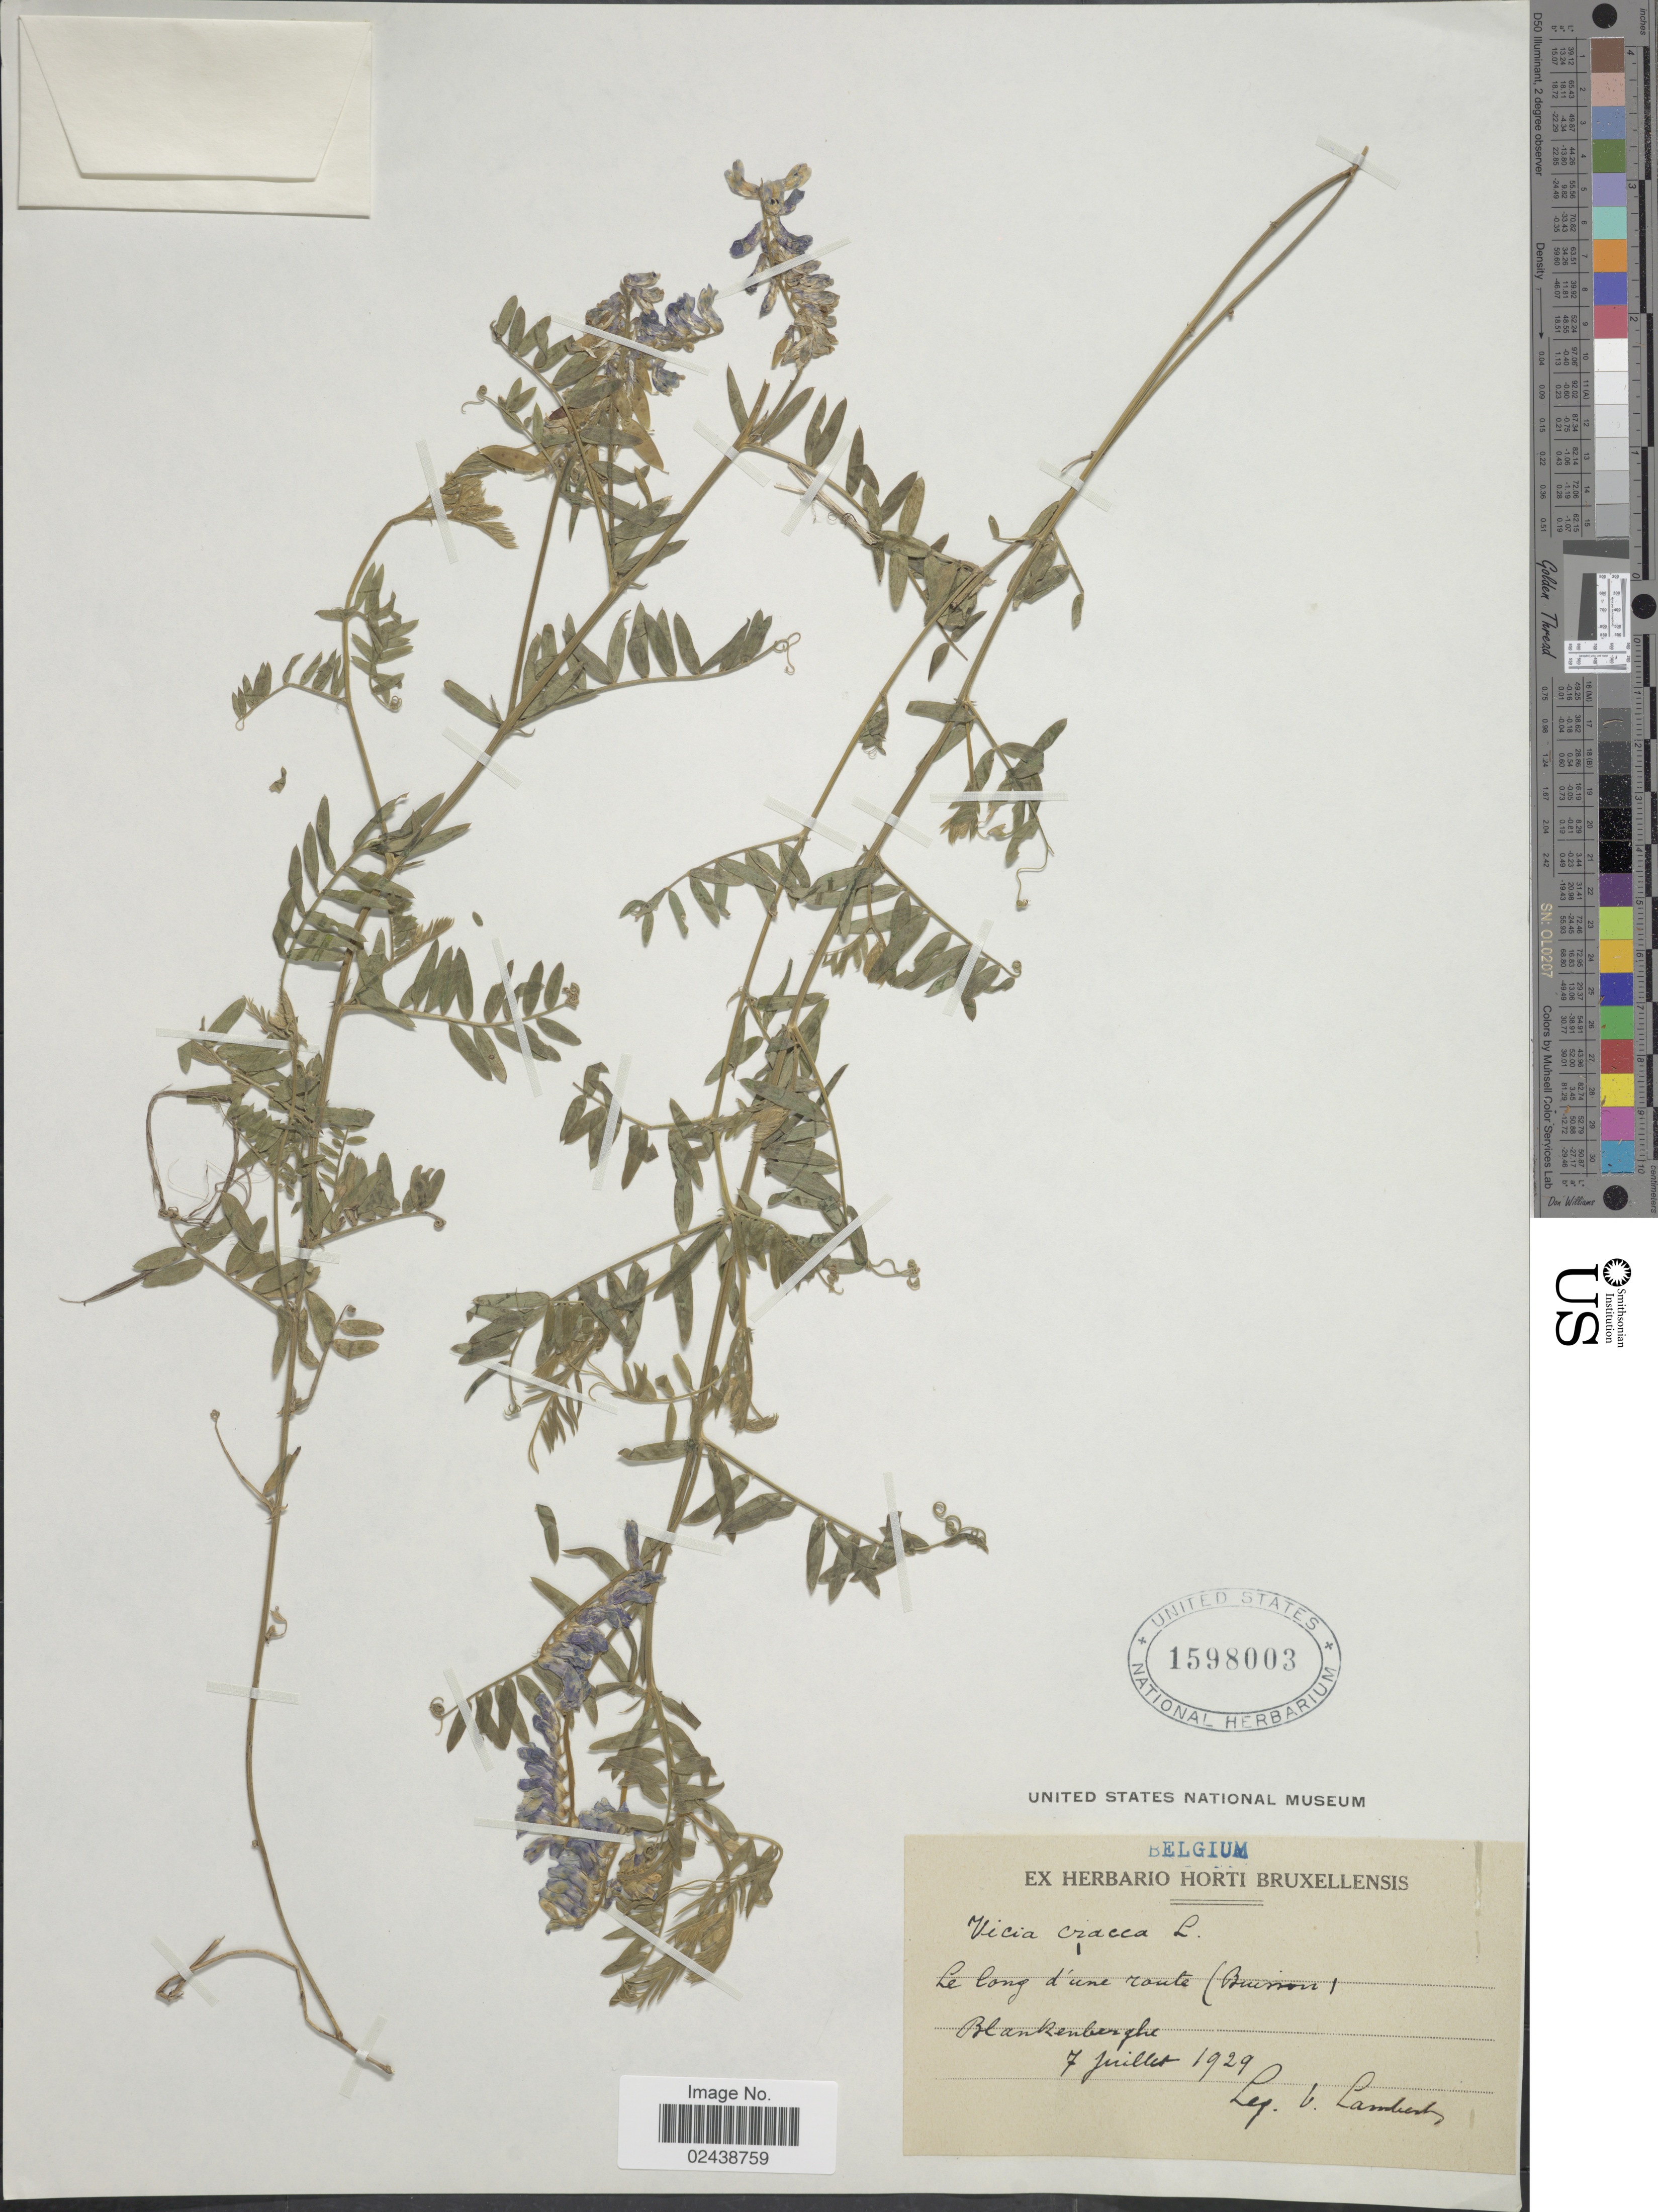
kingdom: Plantae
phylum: Tracheophyta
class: Magnoliopsida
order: Fabales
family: Fabaceae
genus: Vicia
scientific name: Vicia cracca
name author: L.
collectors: V. Lambert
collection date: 1929-07-07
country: Belgium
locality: Le long d'une route (Buisson).Blankenberge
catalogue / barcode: US 1598003